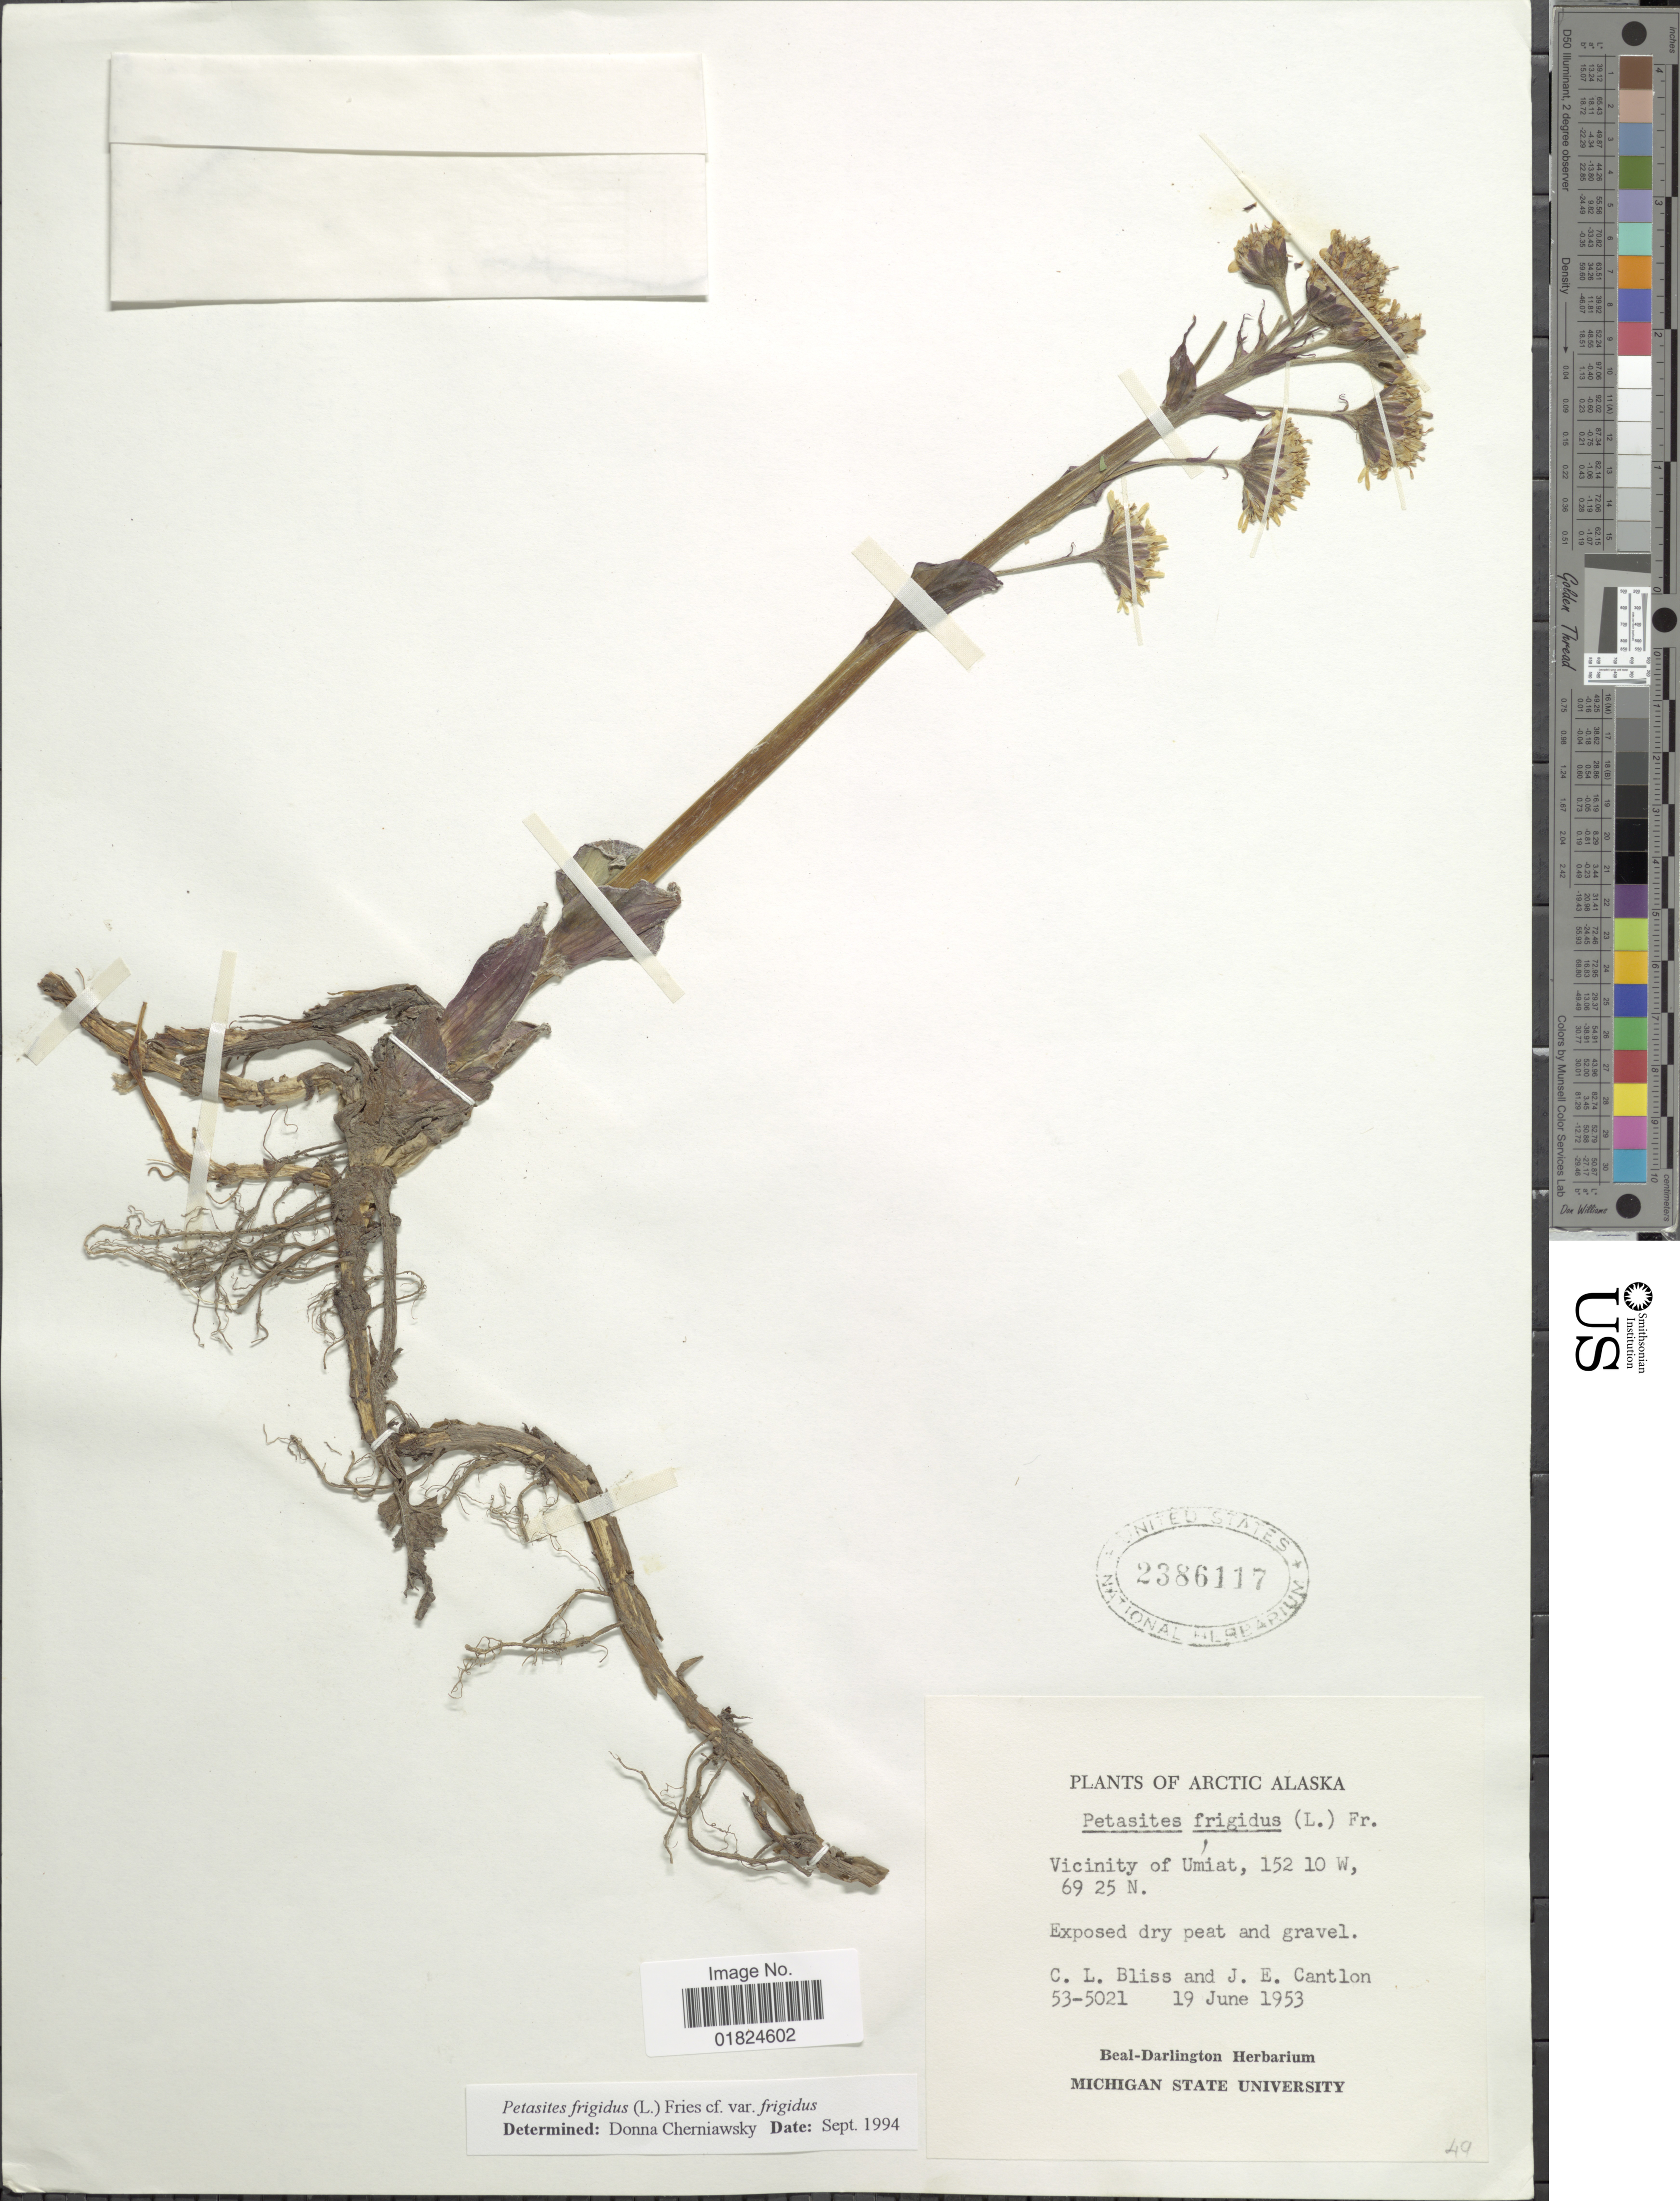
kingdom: Plantae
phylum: Tracheophyta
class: Magnoliopsida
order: Asterales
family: Asteraceae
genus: Petasites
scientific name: Petasites frigidus var. frigidus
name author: (L.) Fr.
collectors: C. Bliss & J. Cantlon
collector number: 53-5021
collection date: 1953-06-19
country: United States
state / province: Alaska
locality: Arctic Alaska. Vicinity of Umiat.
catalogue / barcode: US 2386117